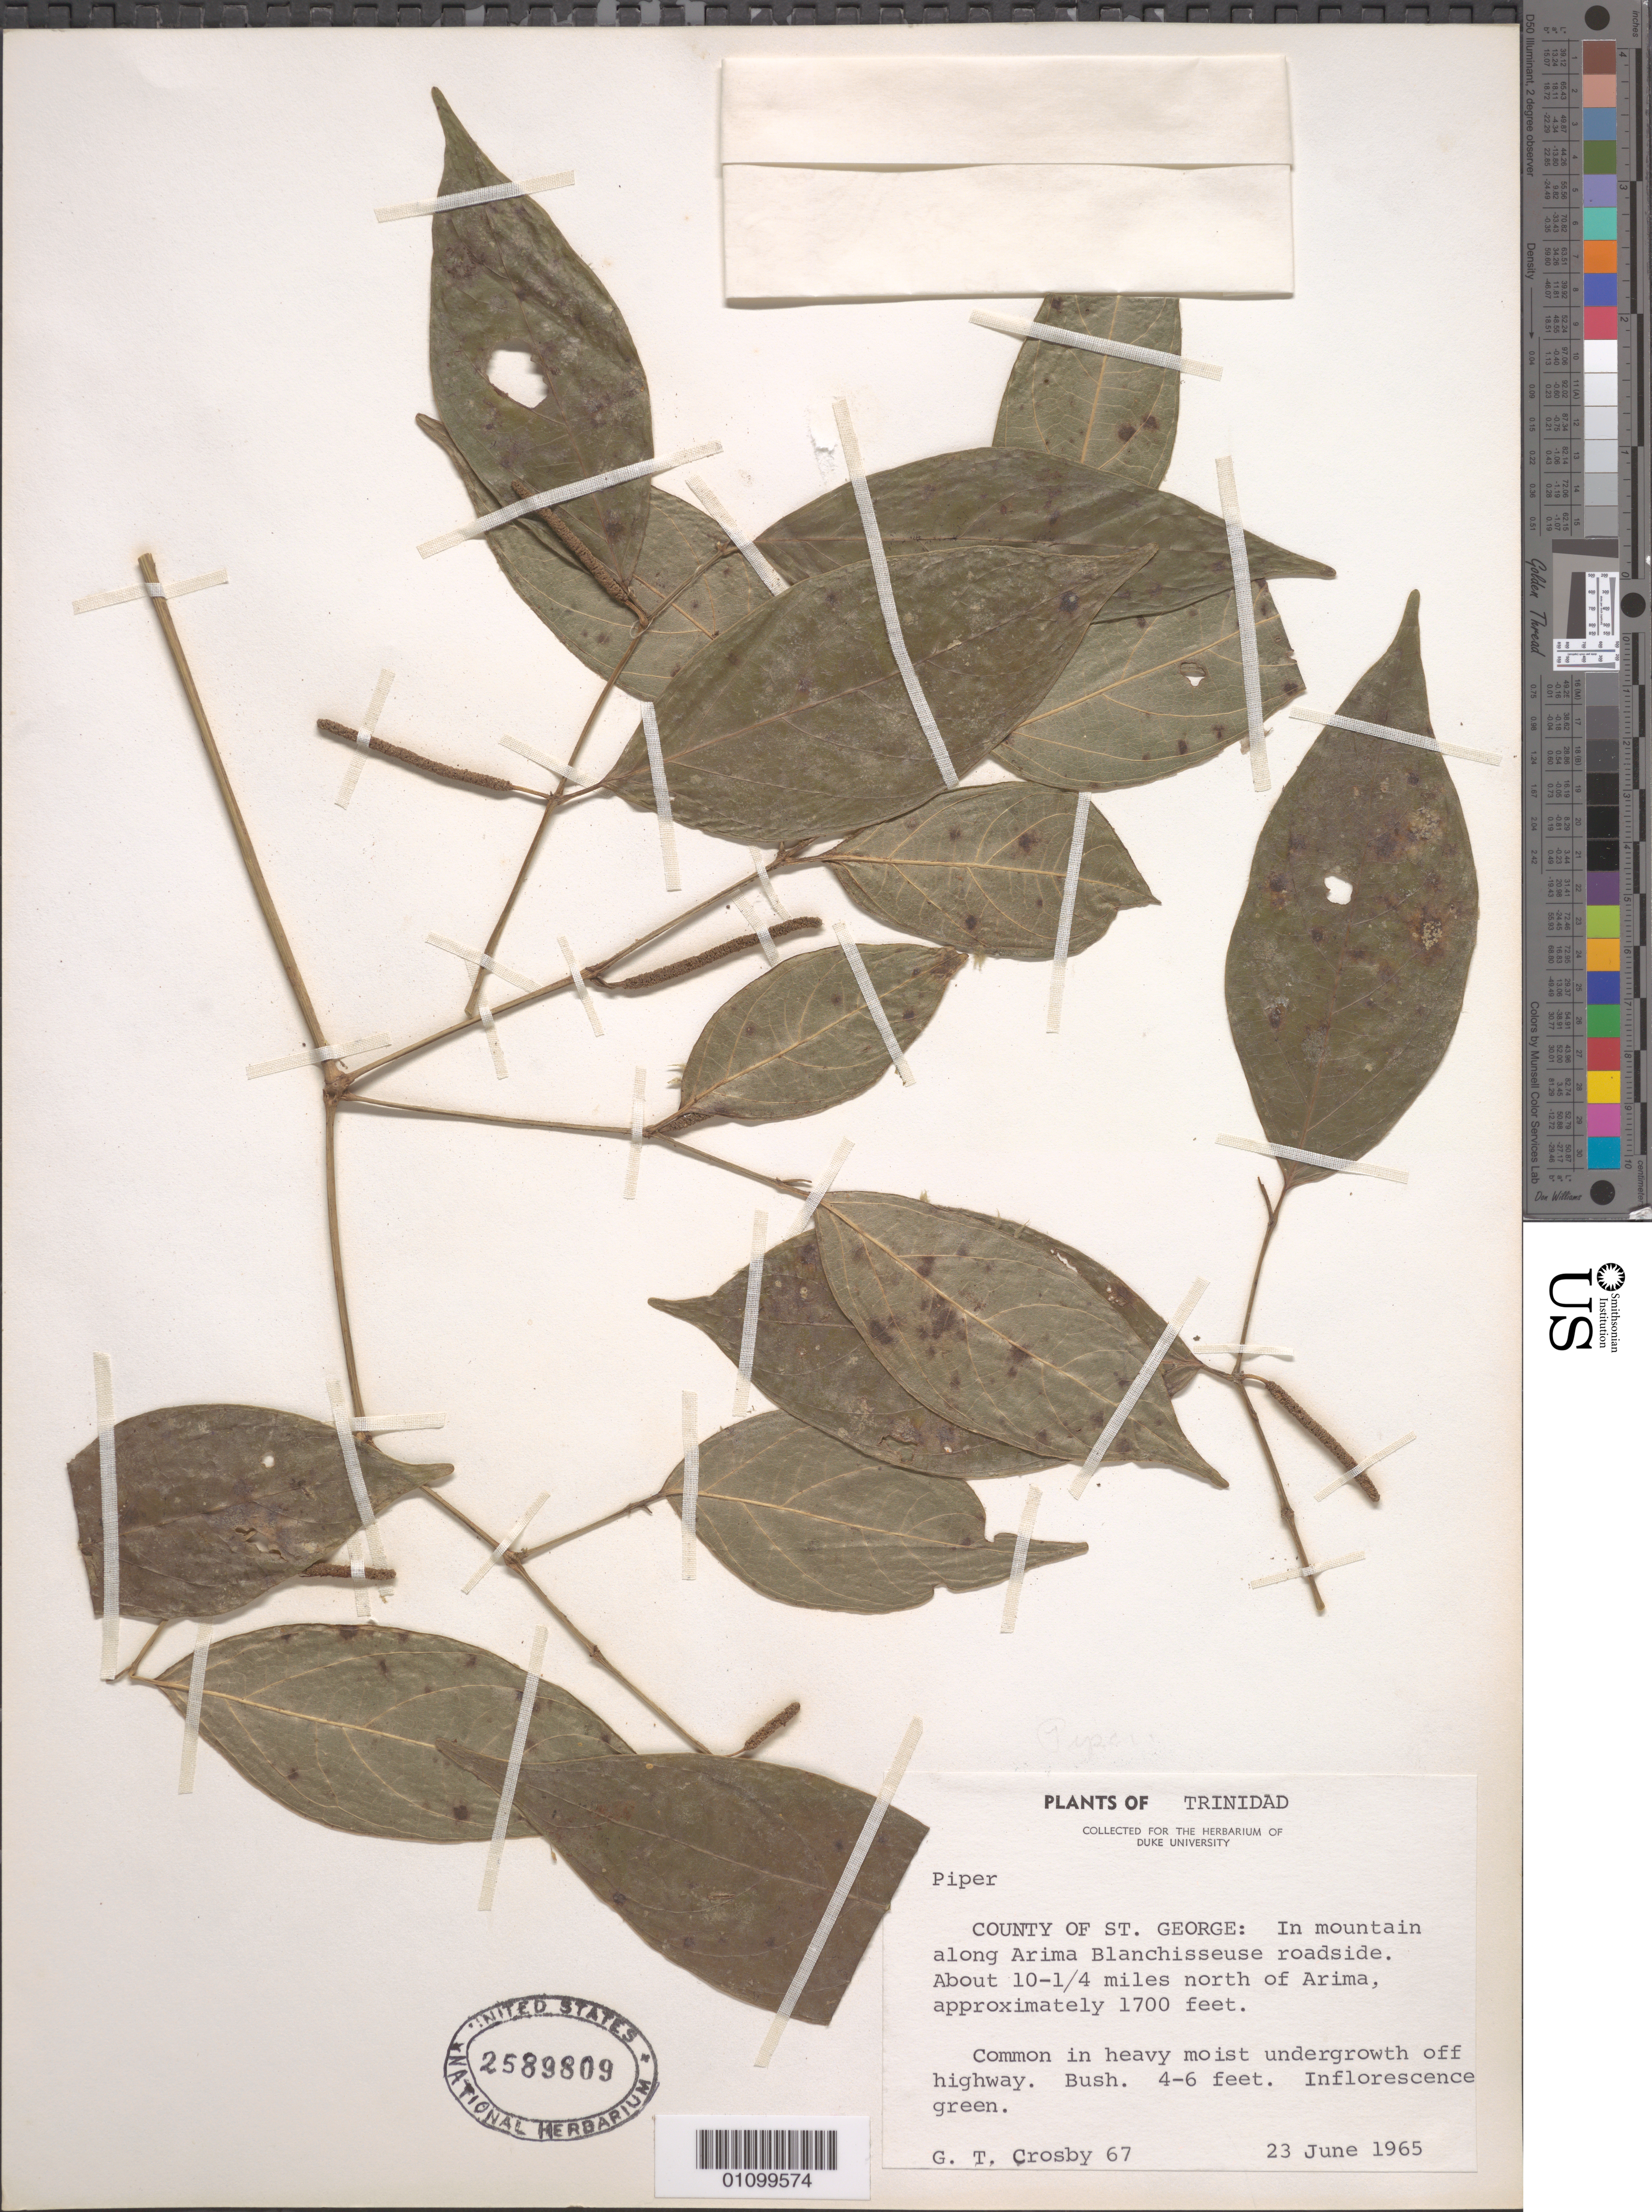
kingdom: Plantae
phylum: Tracheophyta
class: Magnoliopsida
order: Piperales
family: Piperaceae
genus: Piper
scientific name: Piper sp.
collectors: G. T. Crosby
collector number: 67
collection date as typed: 23 Jun 1965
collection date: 1965-06-23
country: Trinidad and Tobago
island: Trinidad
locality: County of St. George: In mountain along Arima Blanchisseuse roadside. About 10-1/4 miles N of Arima, approximately 1700 feet.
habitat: Common in heavy moist undergrowth off highway.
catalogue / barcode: US 2589809